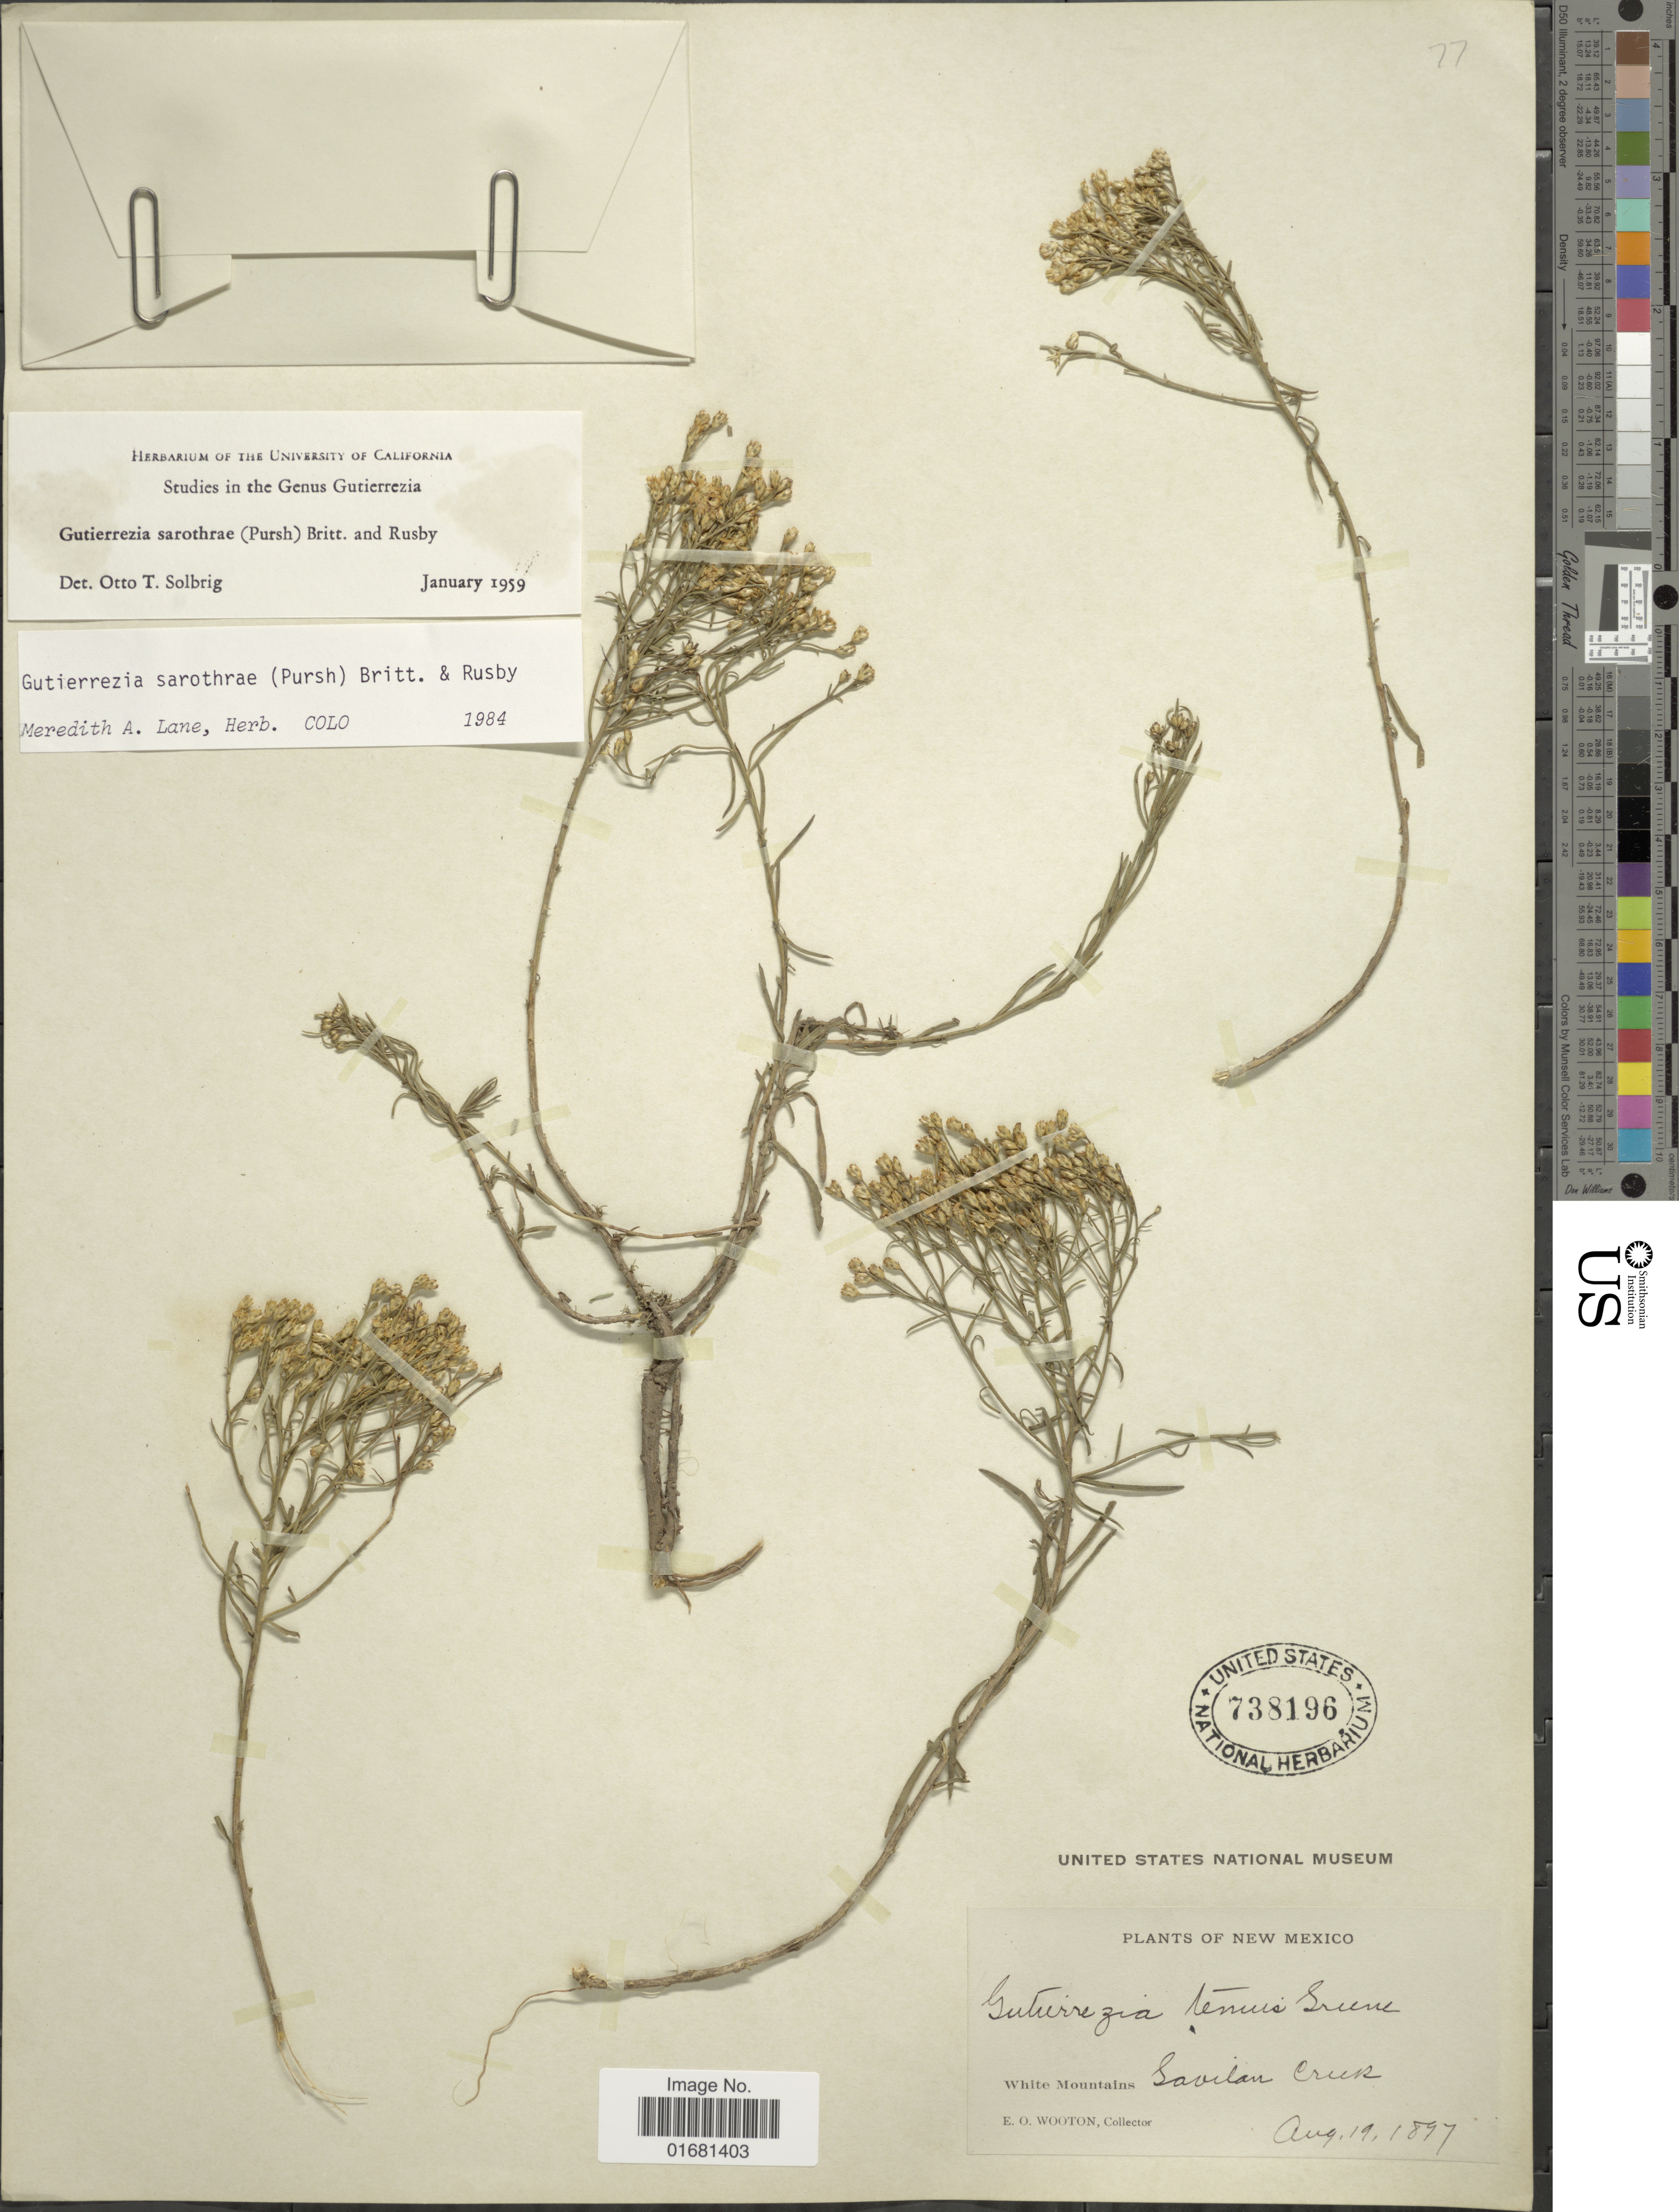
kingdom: Plantae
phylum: Tracheophyta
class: Magnoliopsida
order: Asterales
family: Asteraceae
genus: Gutierrezia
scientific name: Gutierrezia sarothrae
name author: (Pursh) Britton & Rusby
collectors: E. O. Wooton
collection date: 1897-08-19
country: United States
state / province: New Mexico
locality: White Mountains, Savilan Cruz, New Mexico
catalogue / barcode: US 738196